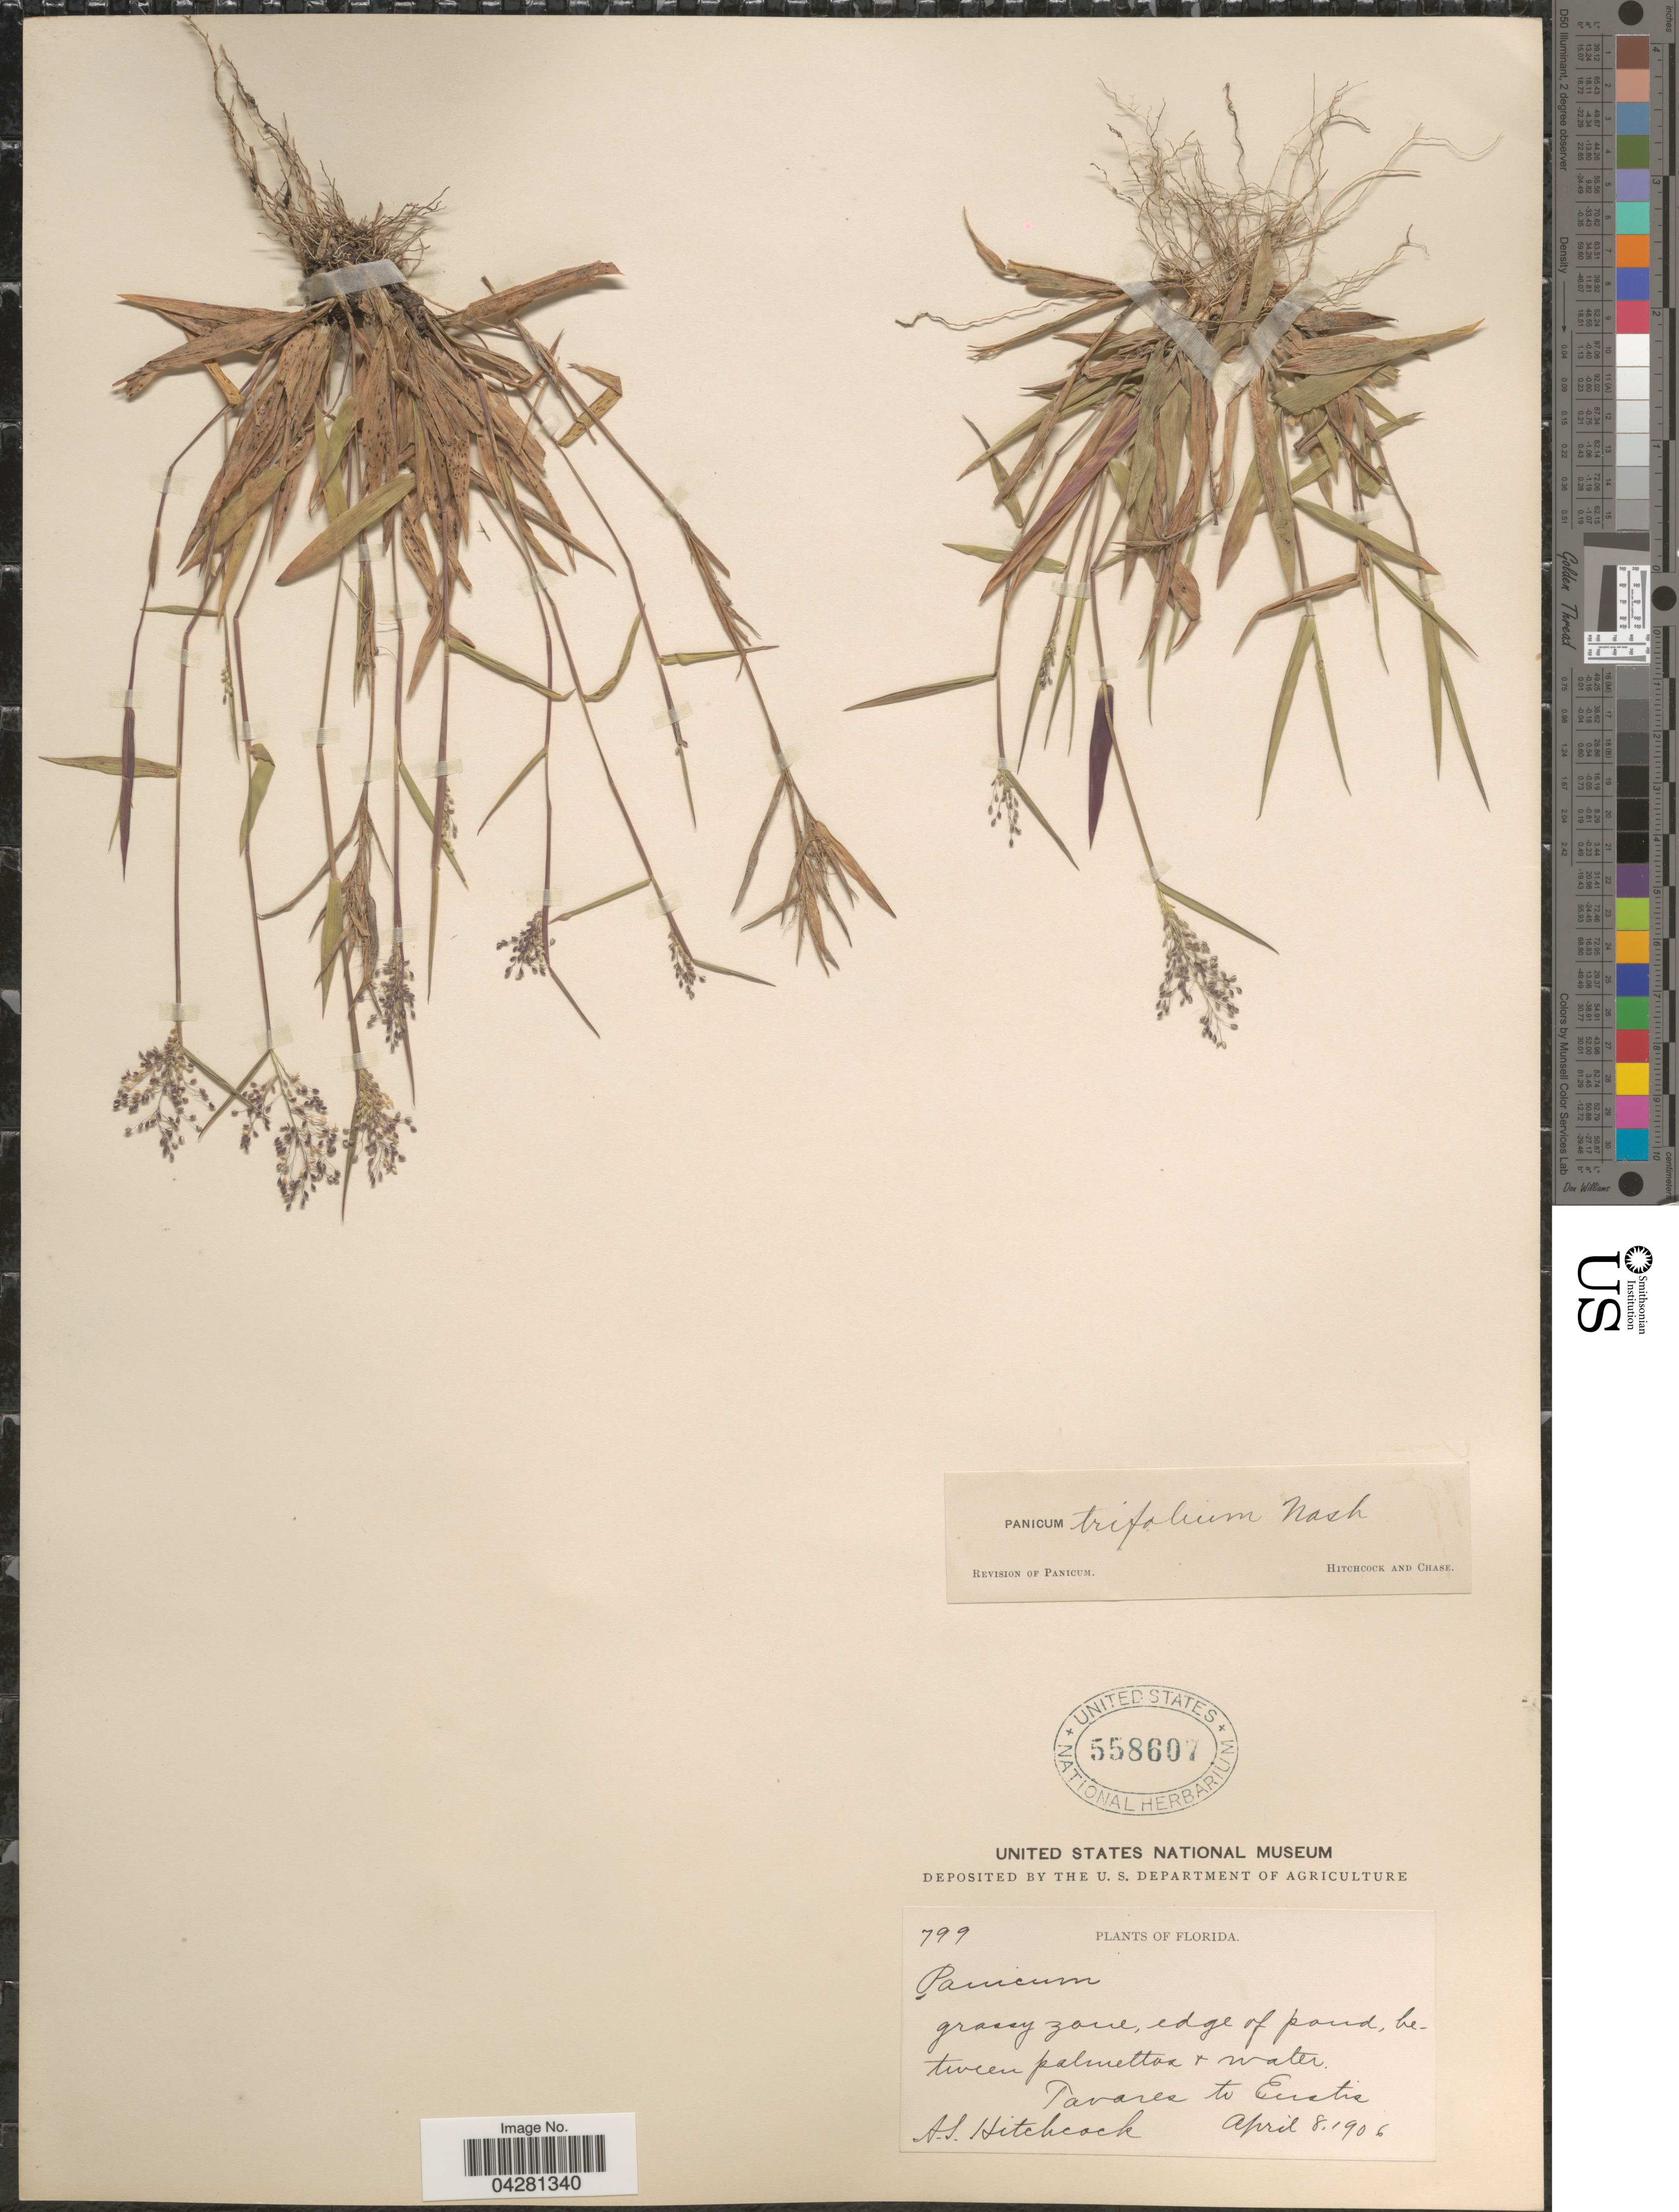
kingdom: Plantae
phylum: Tracheophyta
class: Liliopsida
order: Poales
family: Poaceae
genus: Dichanthelium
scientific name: Dichanthelium dichotomum var. unciphyllum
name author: (Trin.) Davidse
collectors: A. S. Hitchcock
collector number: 799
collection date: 1906-04-08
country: United States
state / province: Florida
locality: Tavares to Eustis.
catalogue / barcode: US 558607